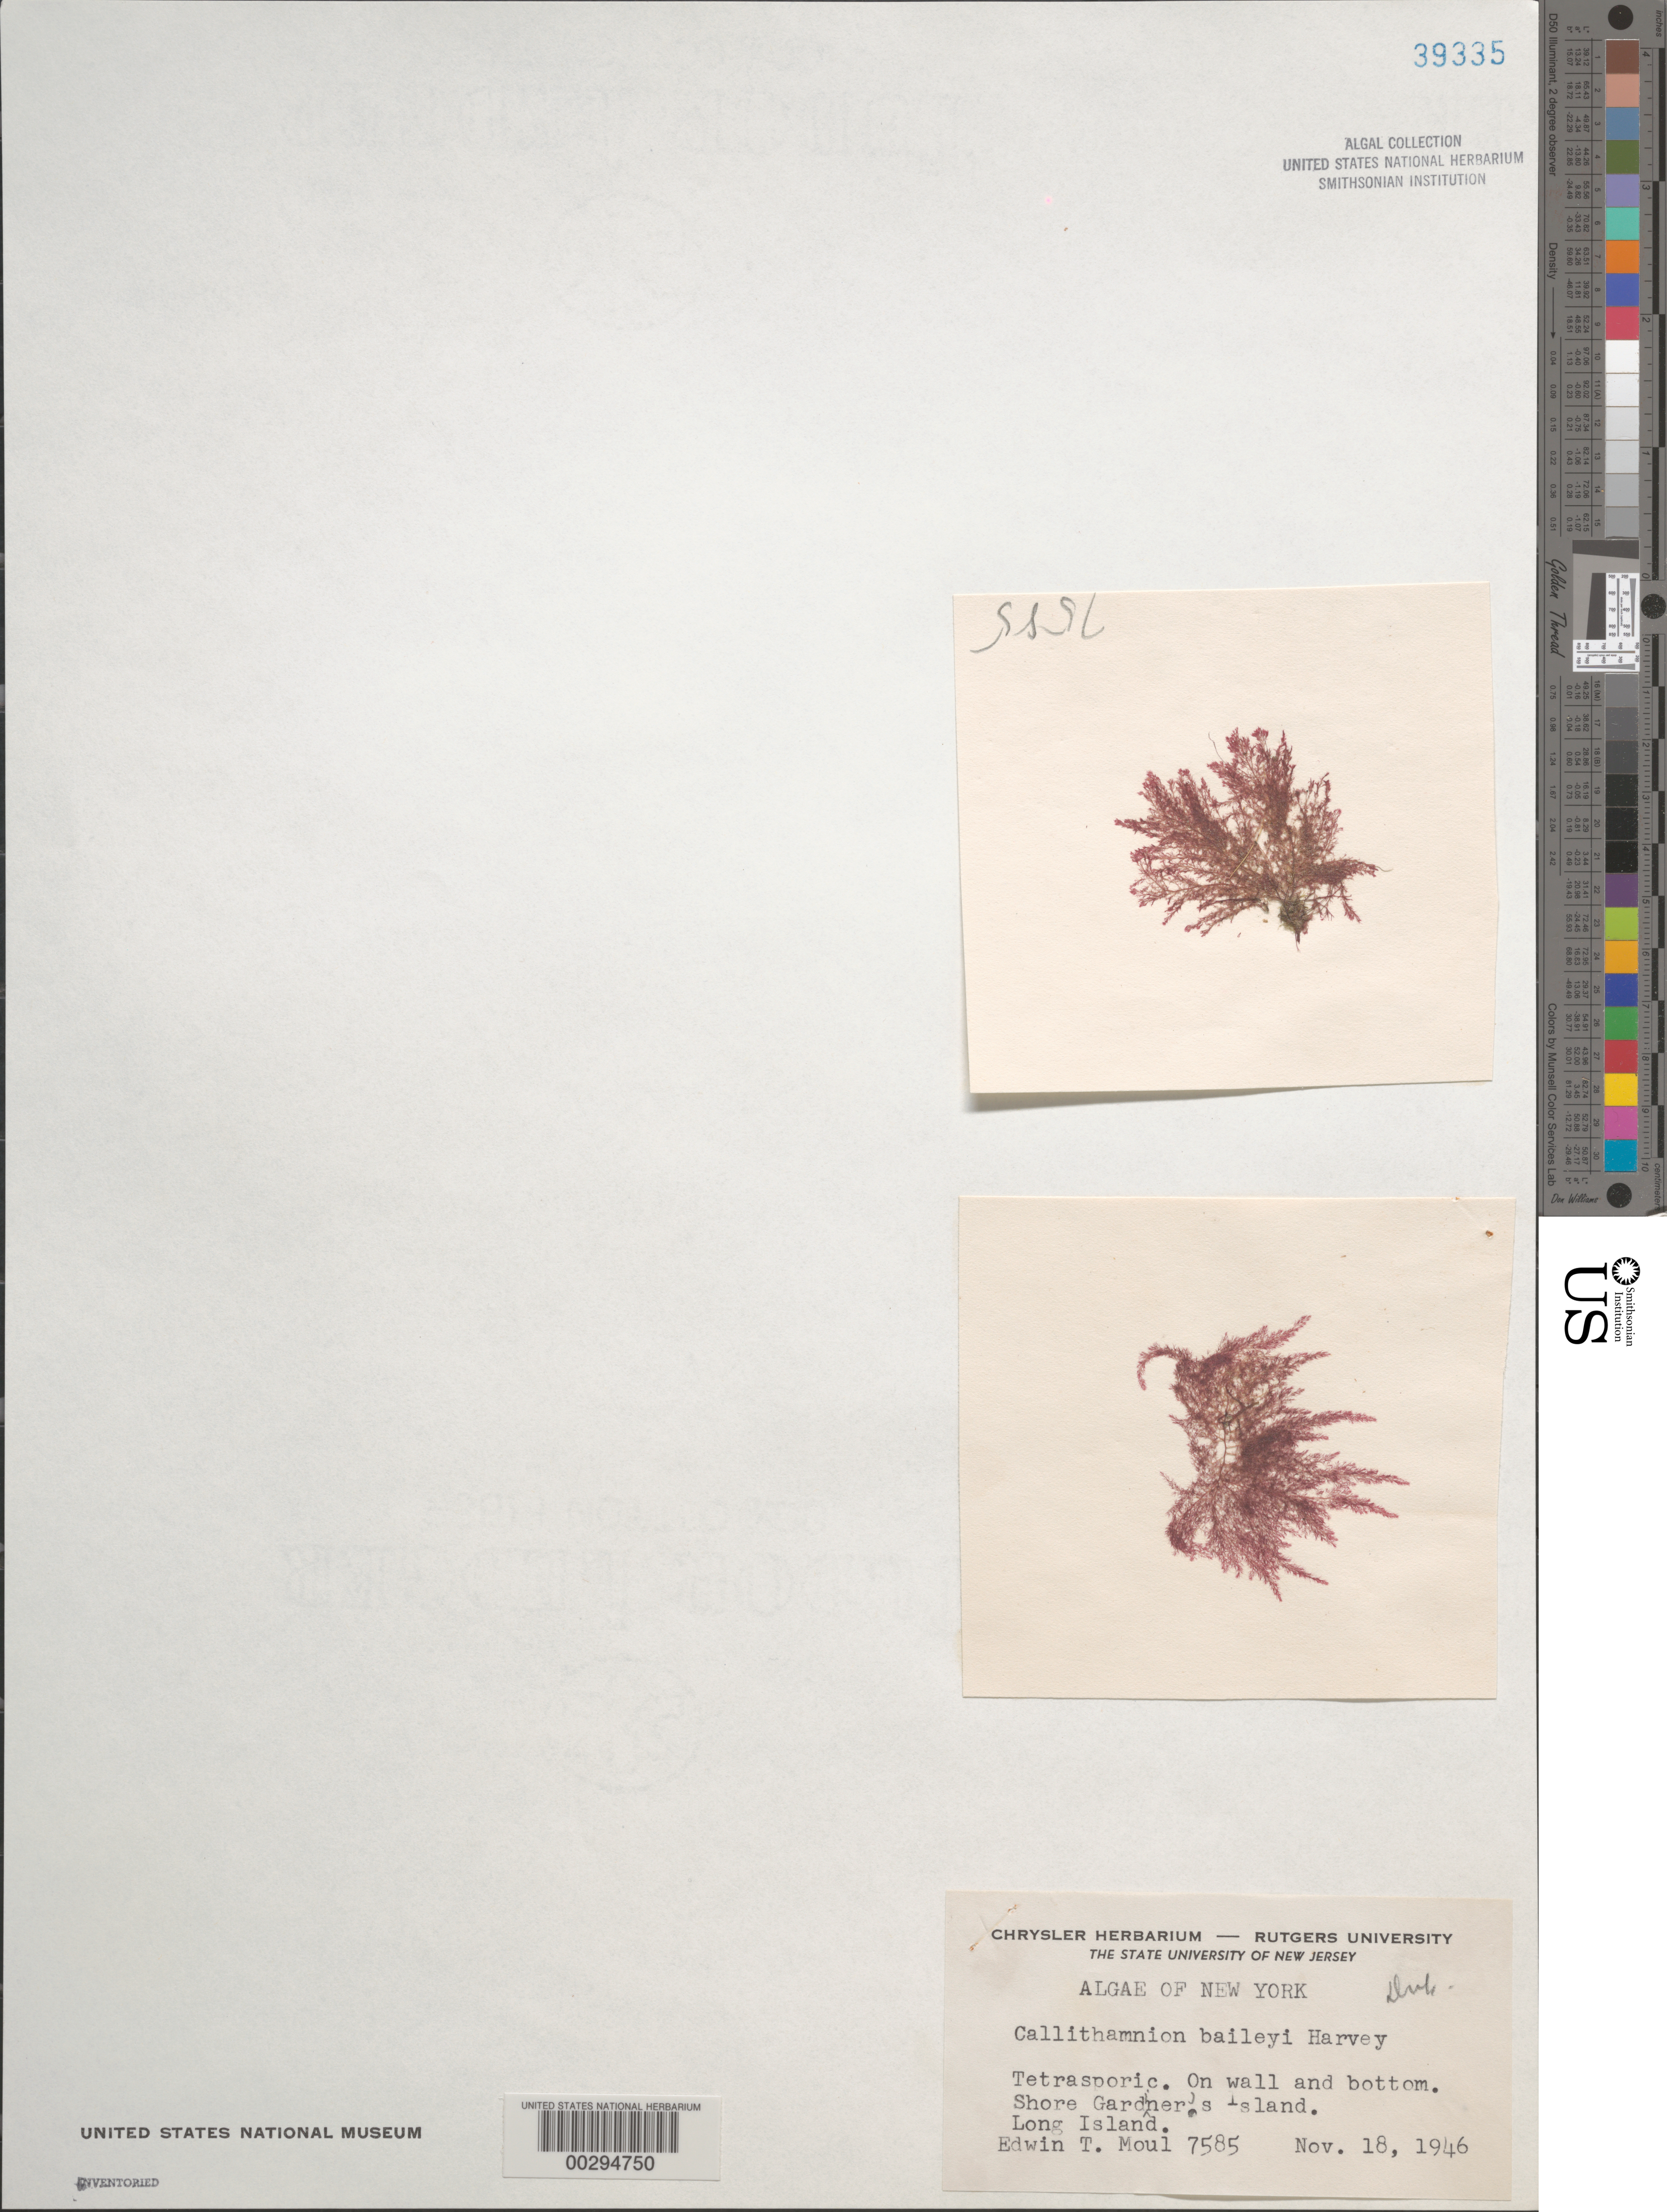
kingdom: Plantae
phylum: Rhodophyta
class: Florideophyceae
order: Ceramiales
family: Callithamniaceae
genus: Callithamnion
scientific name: Callithamnion tetragonum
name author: (With.) S.F. Gray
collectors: E. T. Moul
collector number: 7585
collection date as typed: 18 Nov 1946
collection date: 1946-11-18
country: United States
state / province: New York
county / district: Suffolk County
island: Gardiners Island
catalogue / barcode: US 39335